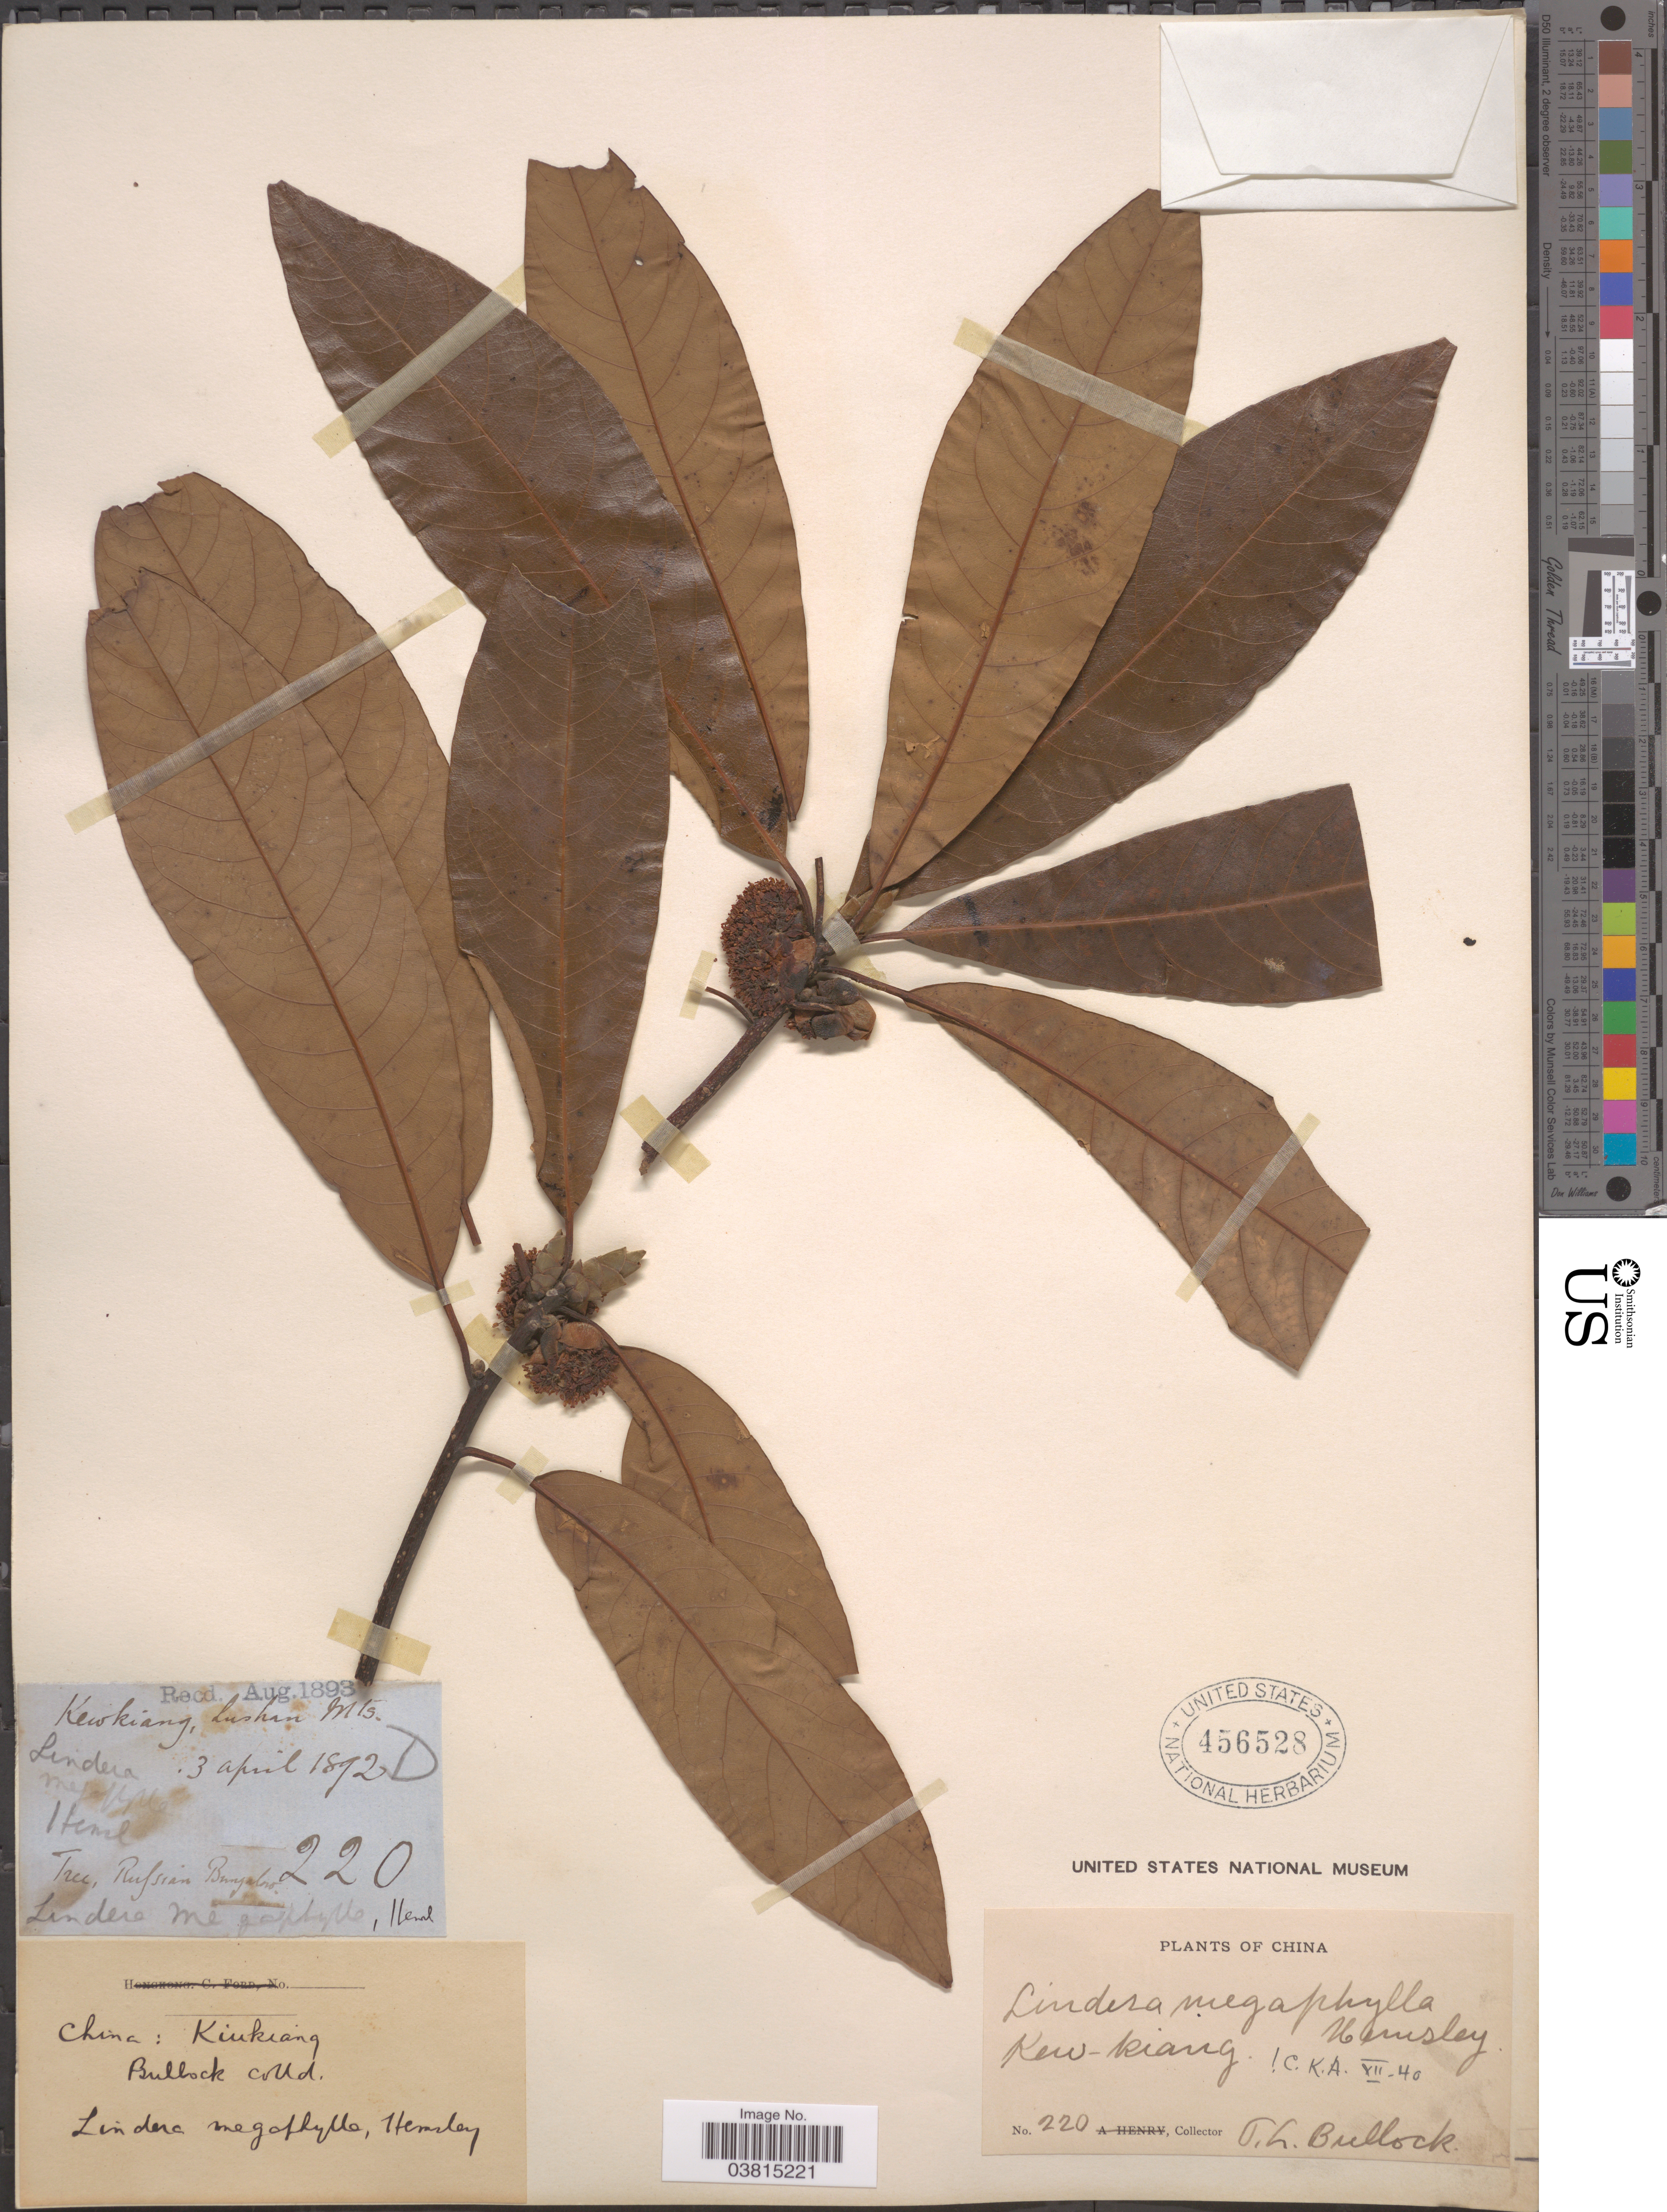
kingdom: Plantae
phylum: Tracheophyta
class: Magnoliopsida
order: Laurales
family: Lauraceae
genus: Lindera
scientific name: Lindera megaphylla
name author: Hemsl.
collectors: T. L. Bullock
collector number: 220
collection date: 1892-04-03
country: China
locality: Ken-kiang. Lushan Mts.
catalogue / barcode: US 456528